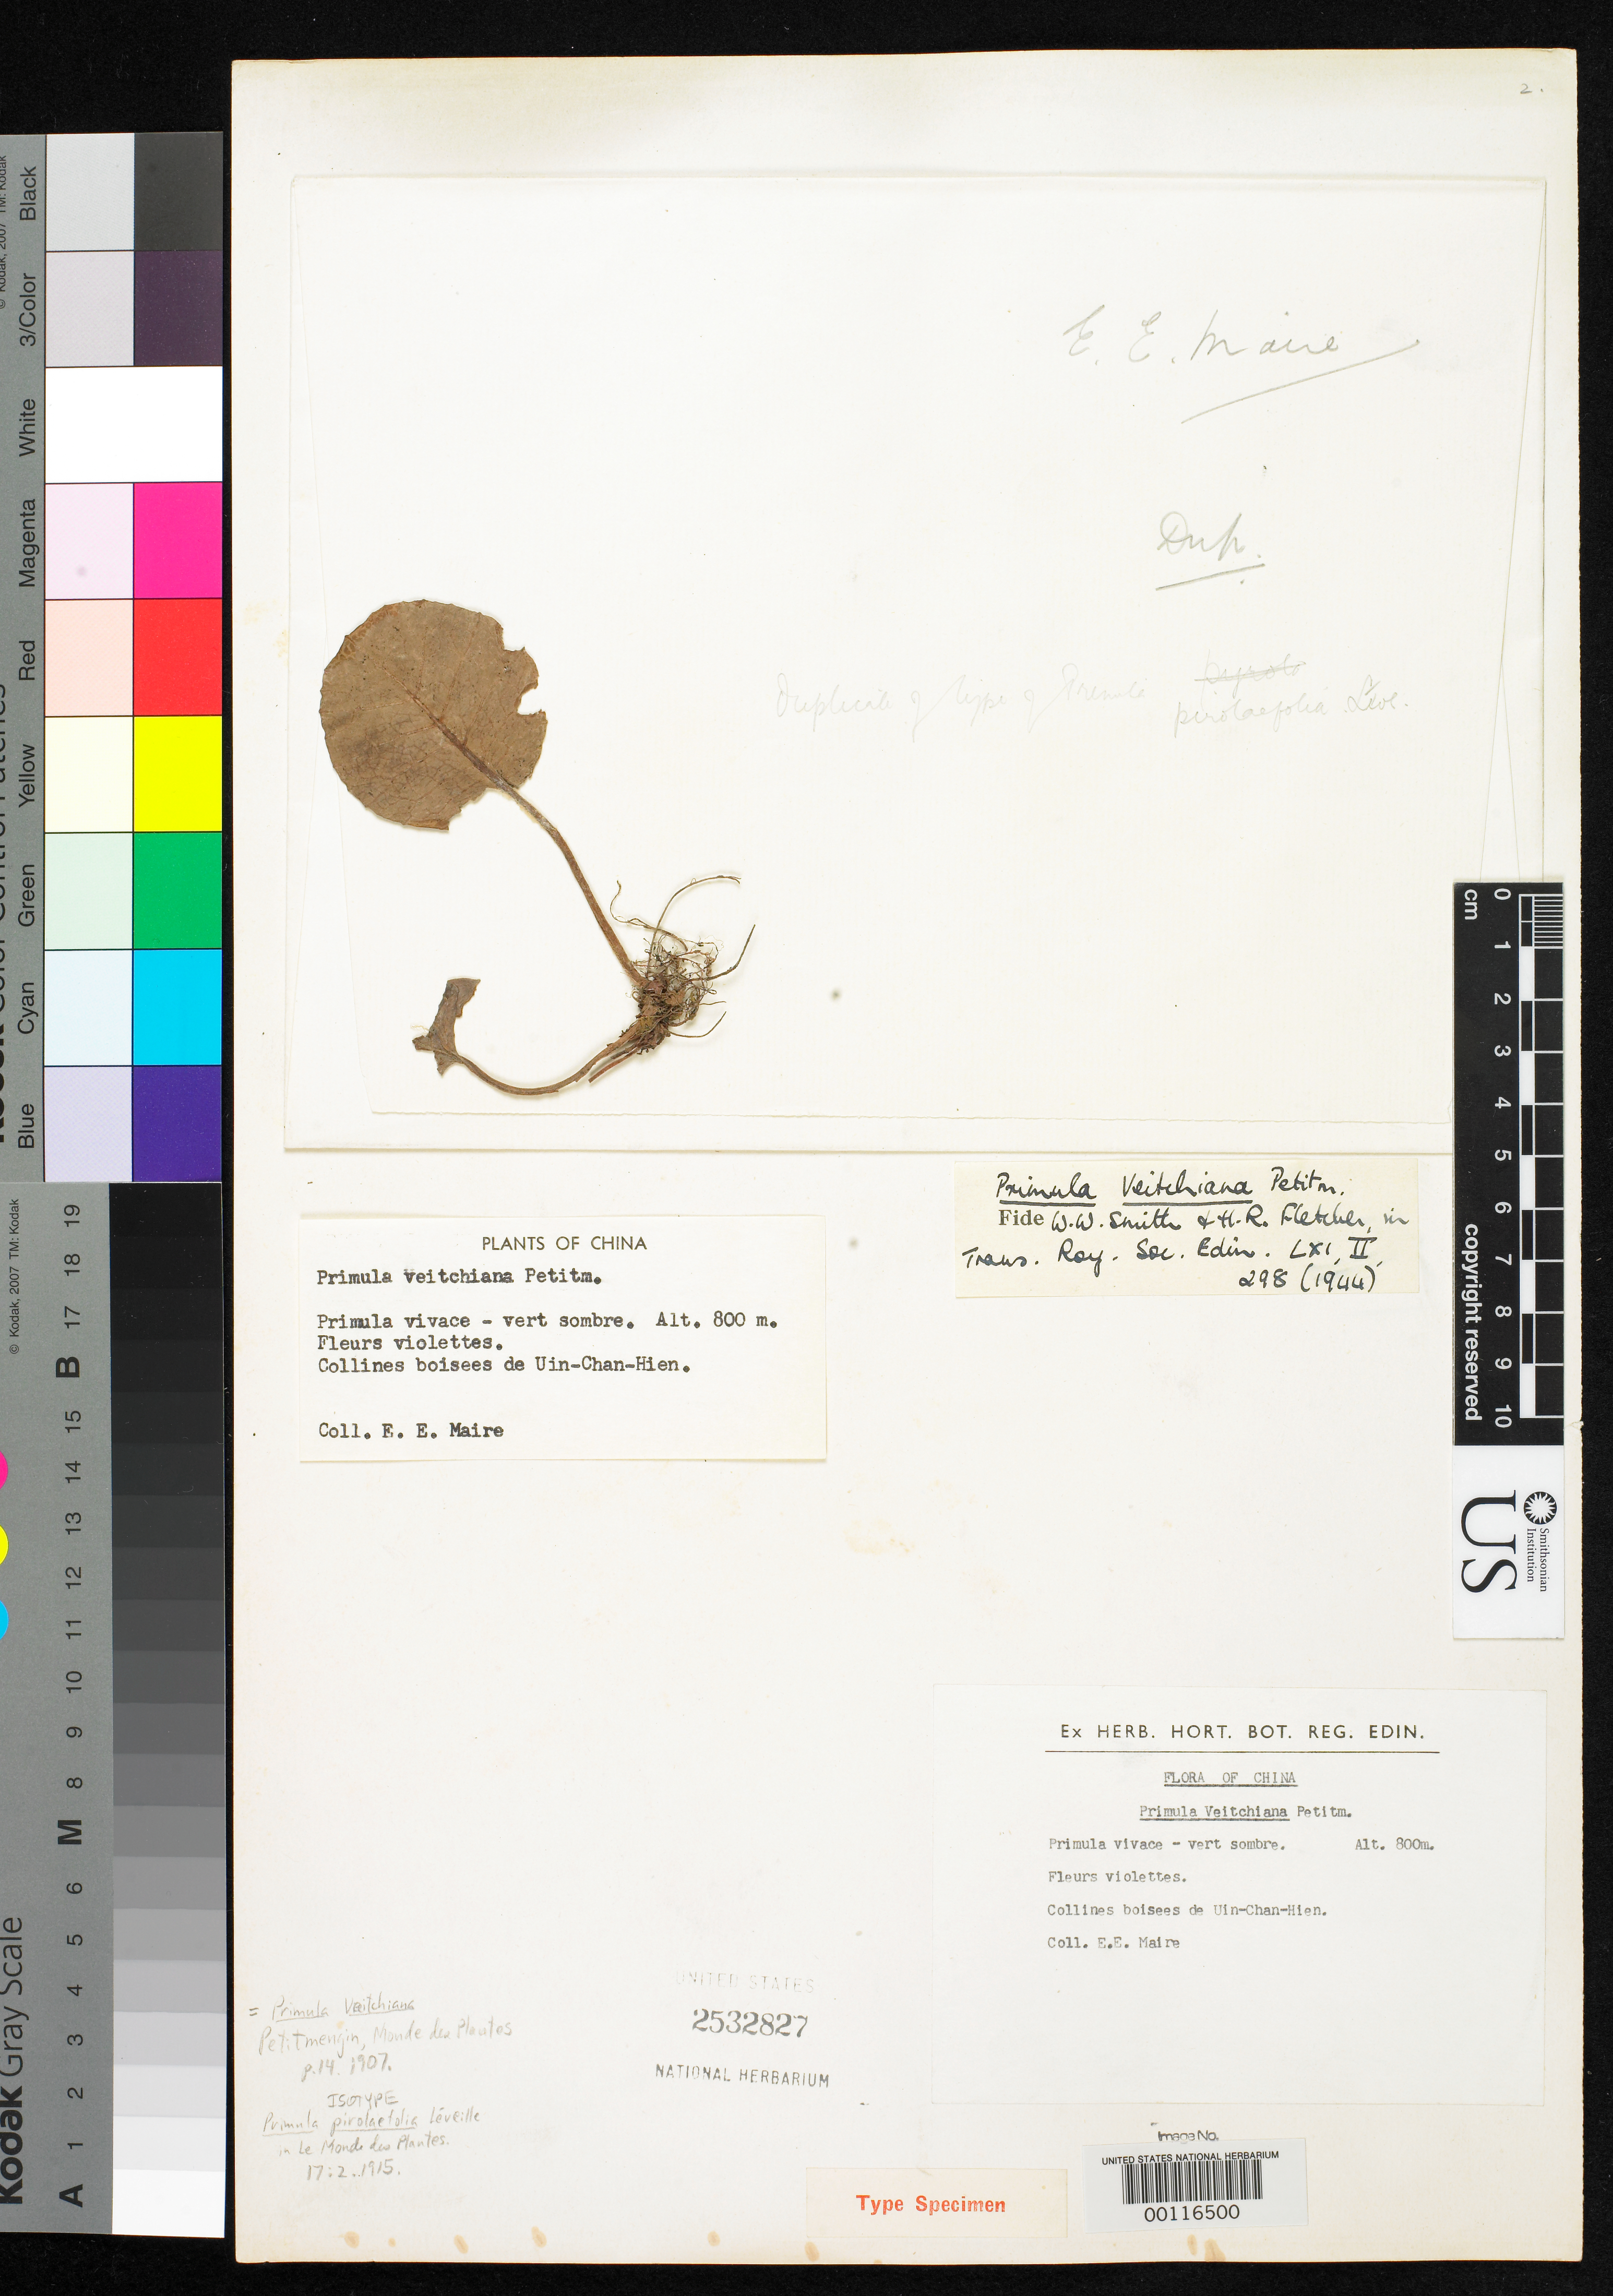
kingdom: Plantae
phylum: Tracheophyta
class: Magnoliopsida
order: Ericales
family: Primulaceae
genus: Primula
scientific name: Primula pirolaefolia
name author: H. Lév.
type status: Isotype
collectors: E. E. Maire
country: China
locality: Uin-chan-hien.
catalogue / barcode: US 2532827